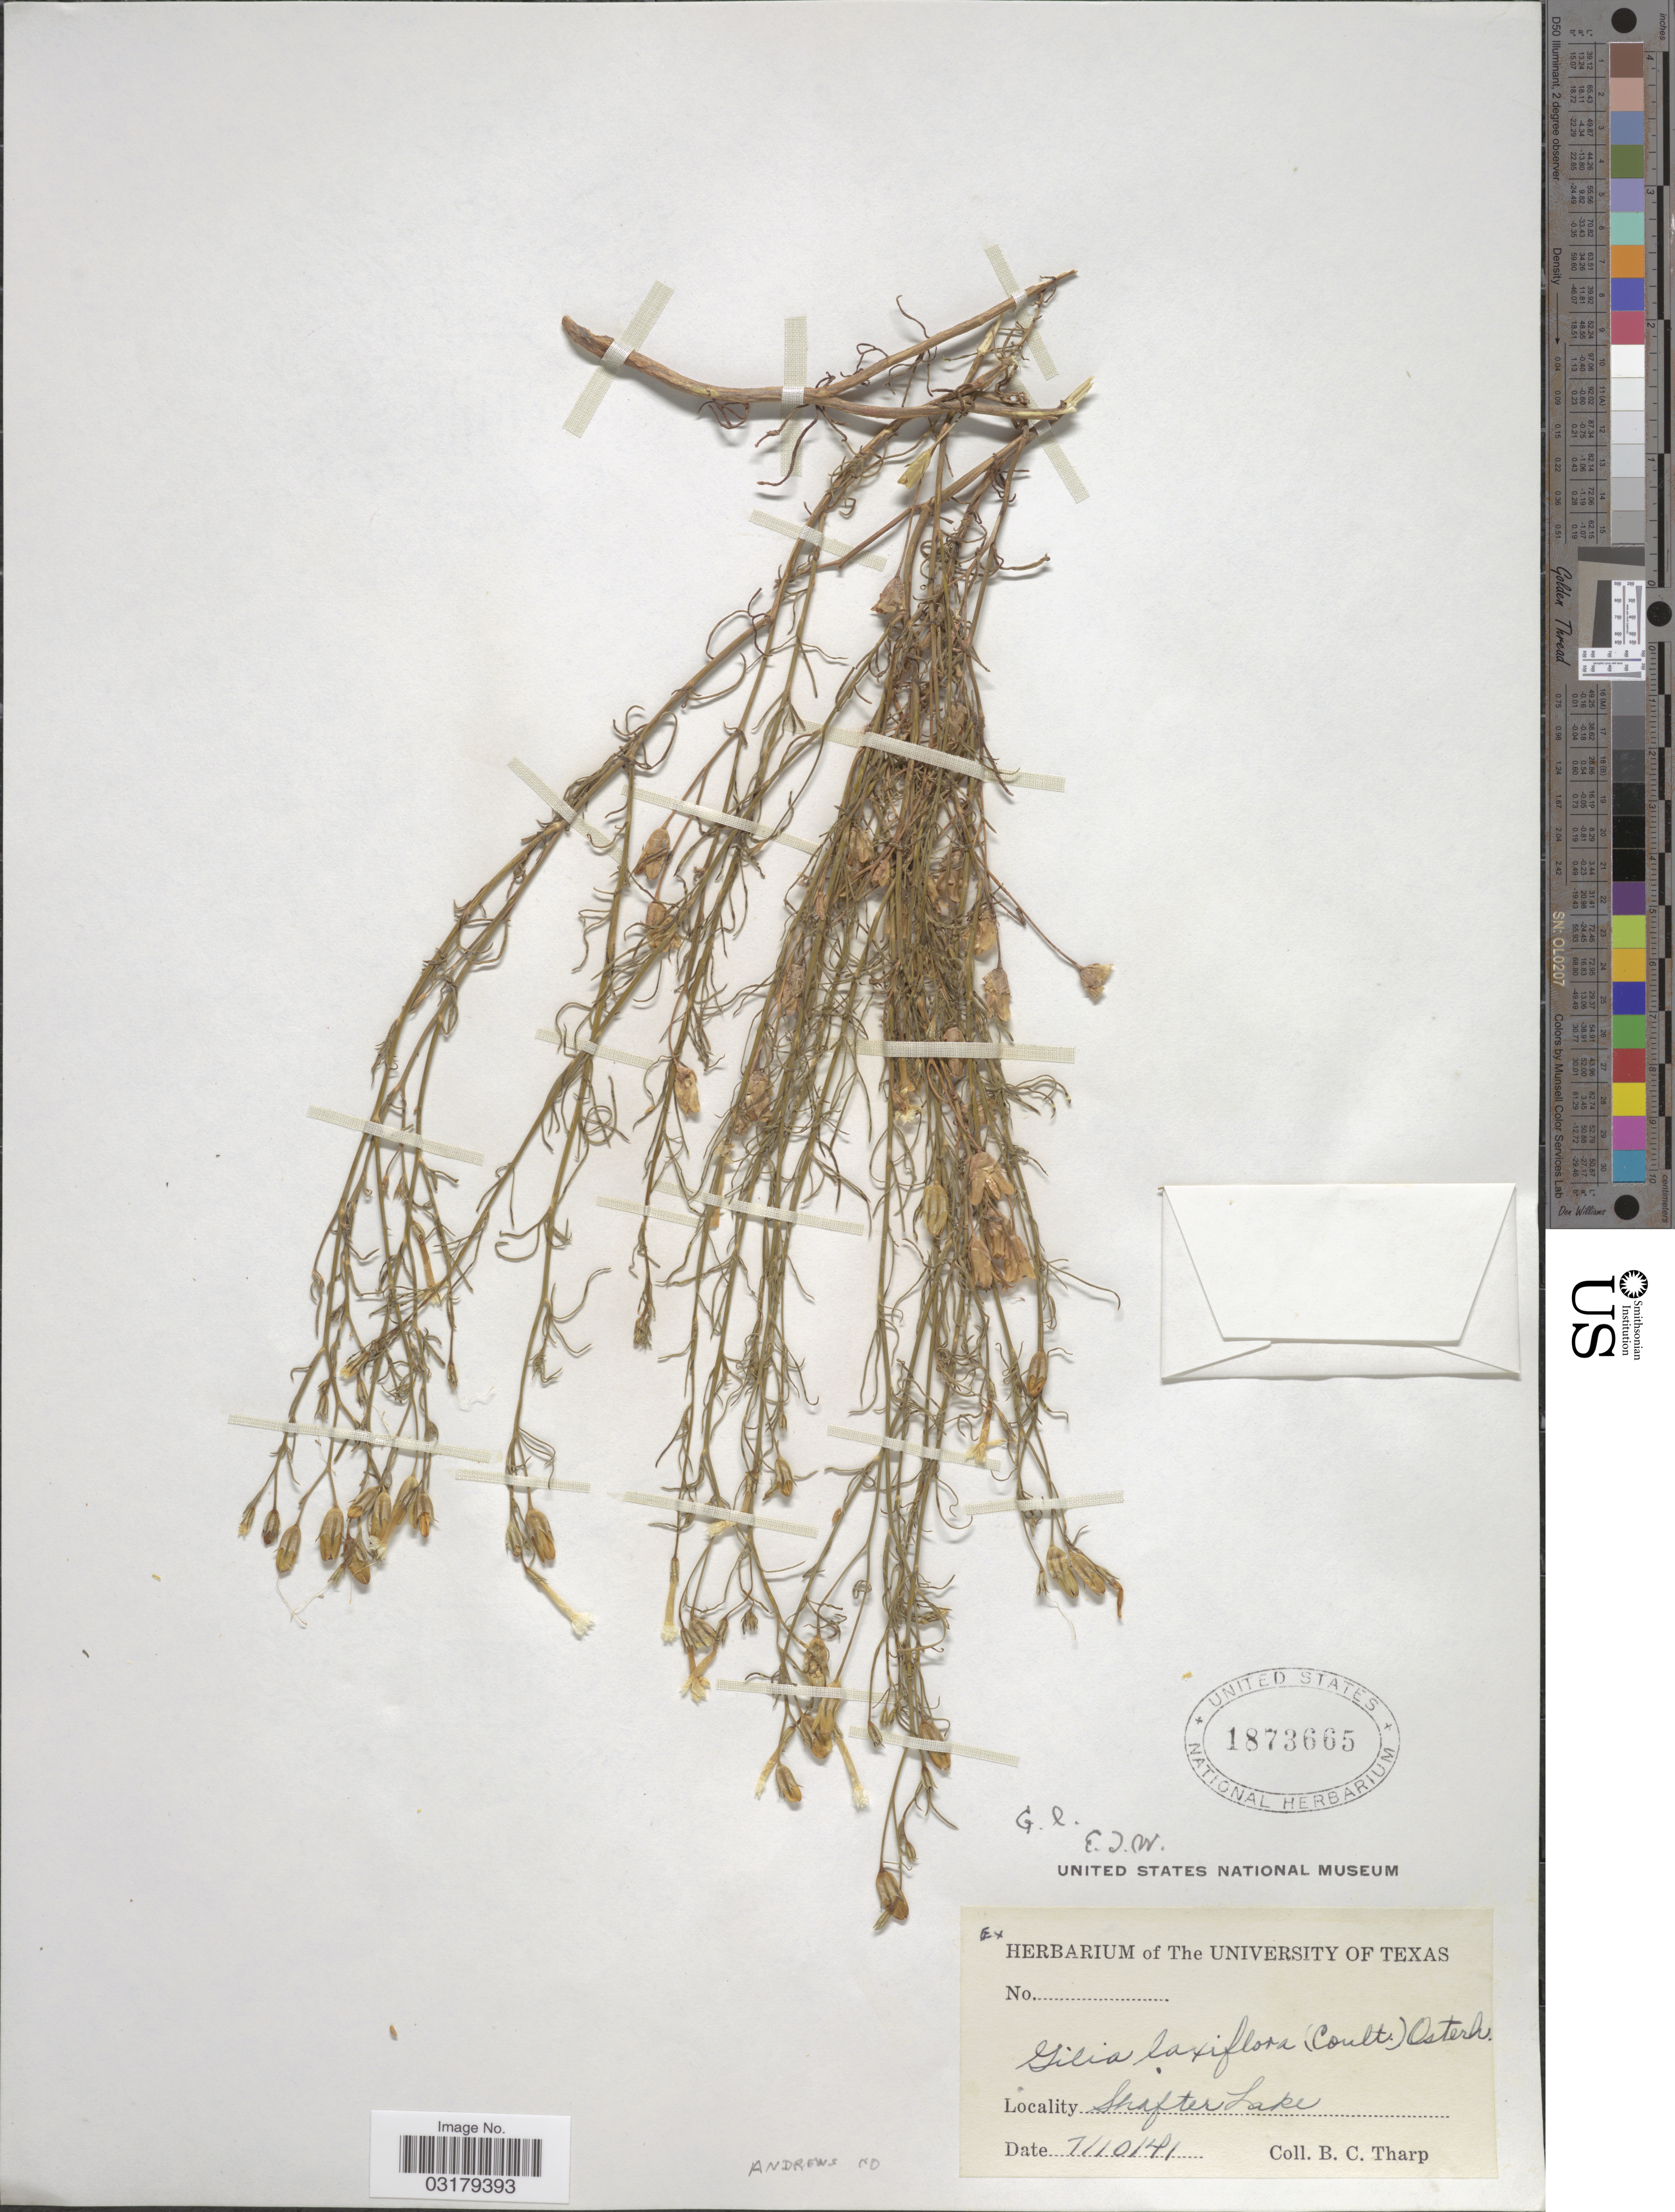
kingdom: Plantae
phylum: Tracheophyta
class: Magnoliopsida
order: Ericales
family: Polemoniaceae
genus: Ipomopsis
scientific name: Ipomopsis laxiflora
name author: (J.M. Coult.) V.E. Grant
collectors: B. C. Tharp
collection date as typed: Transcribed d/m/y: 10/7/41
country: United States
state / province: Texas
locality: Shafter Lake. Andrews Co.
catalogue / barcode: US 1873665